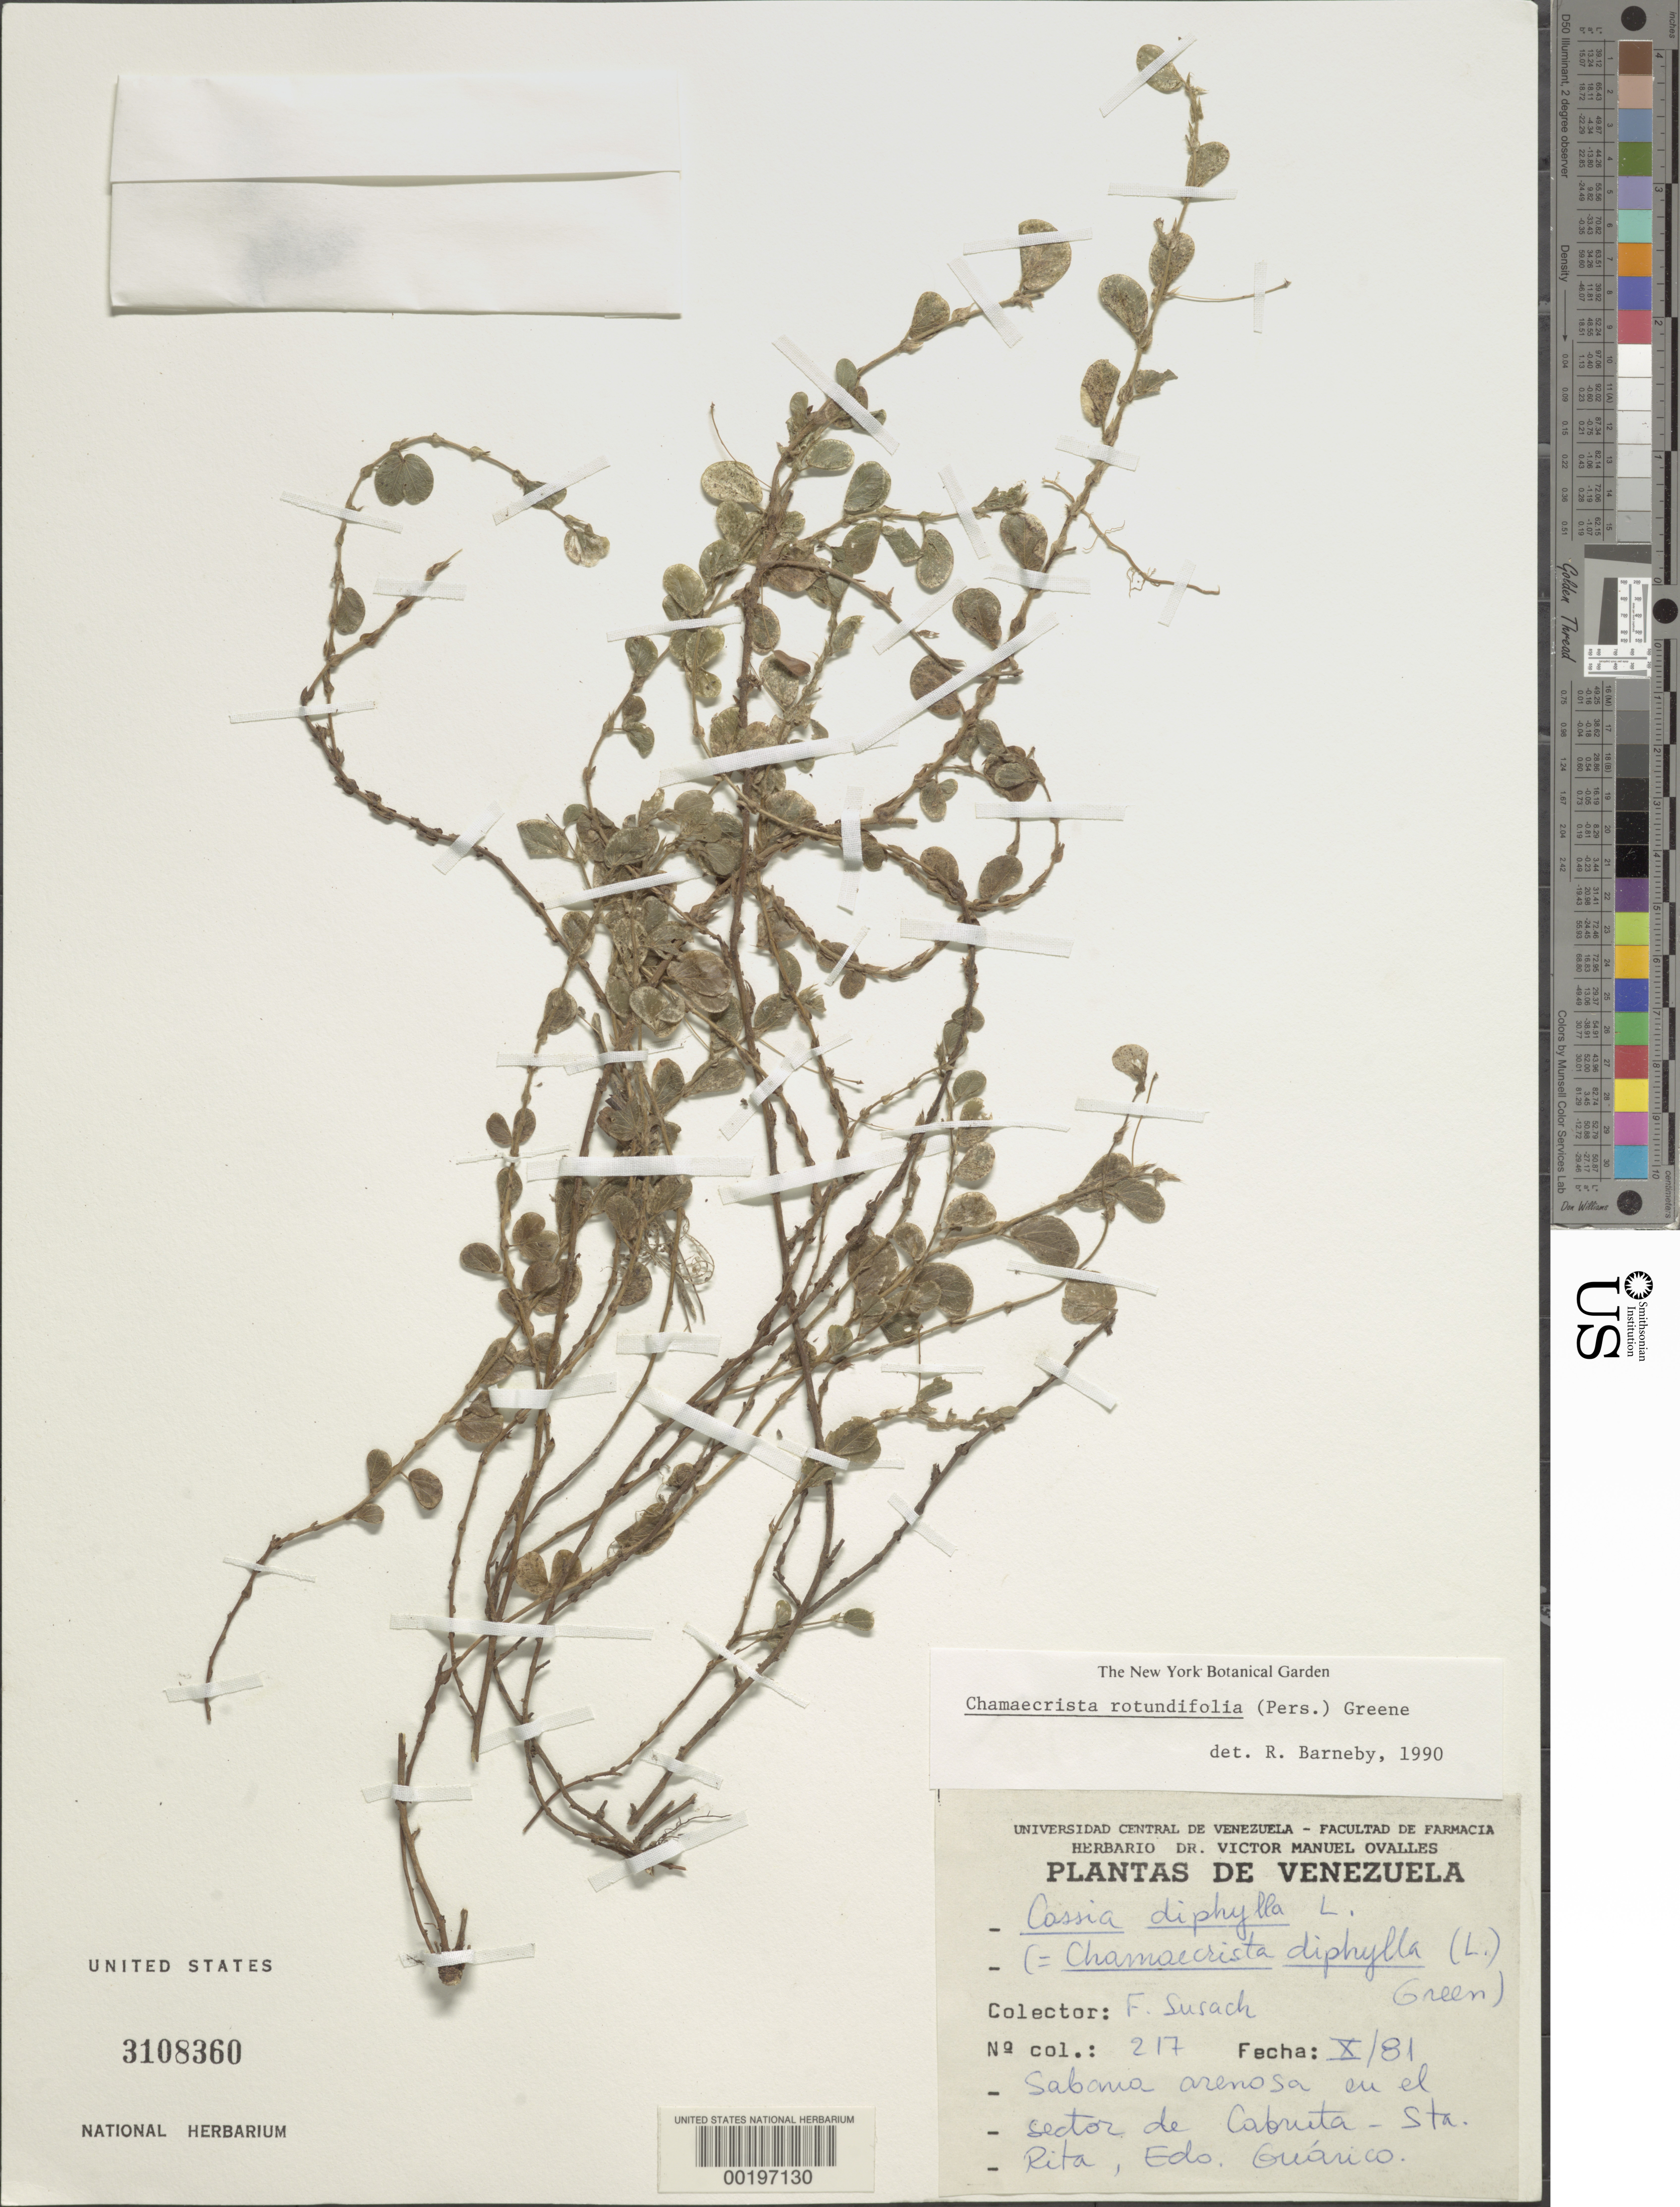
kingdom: Plantae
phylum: Tracheophyta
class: Magnoliopsida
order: Fabales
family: Fabaceae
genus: Chamaecrista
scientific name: Chamaecrista rotundifolia var. rotundifolia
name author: (Pers.) Greene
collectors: F. Susach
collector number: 217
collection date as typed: Oct 1981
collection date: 1981-10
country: Venezuela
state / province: Guárico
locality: Sector de cabruta, sta. rita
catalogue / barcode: US 3108360